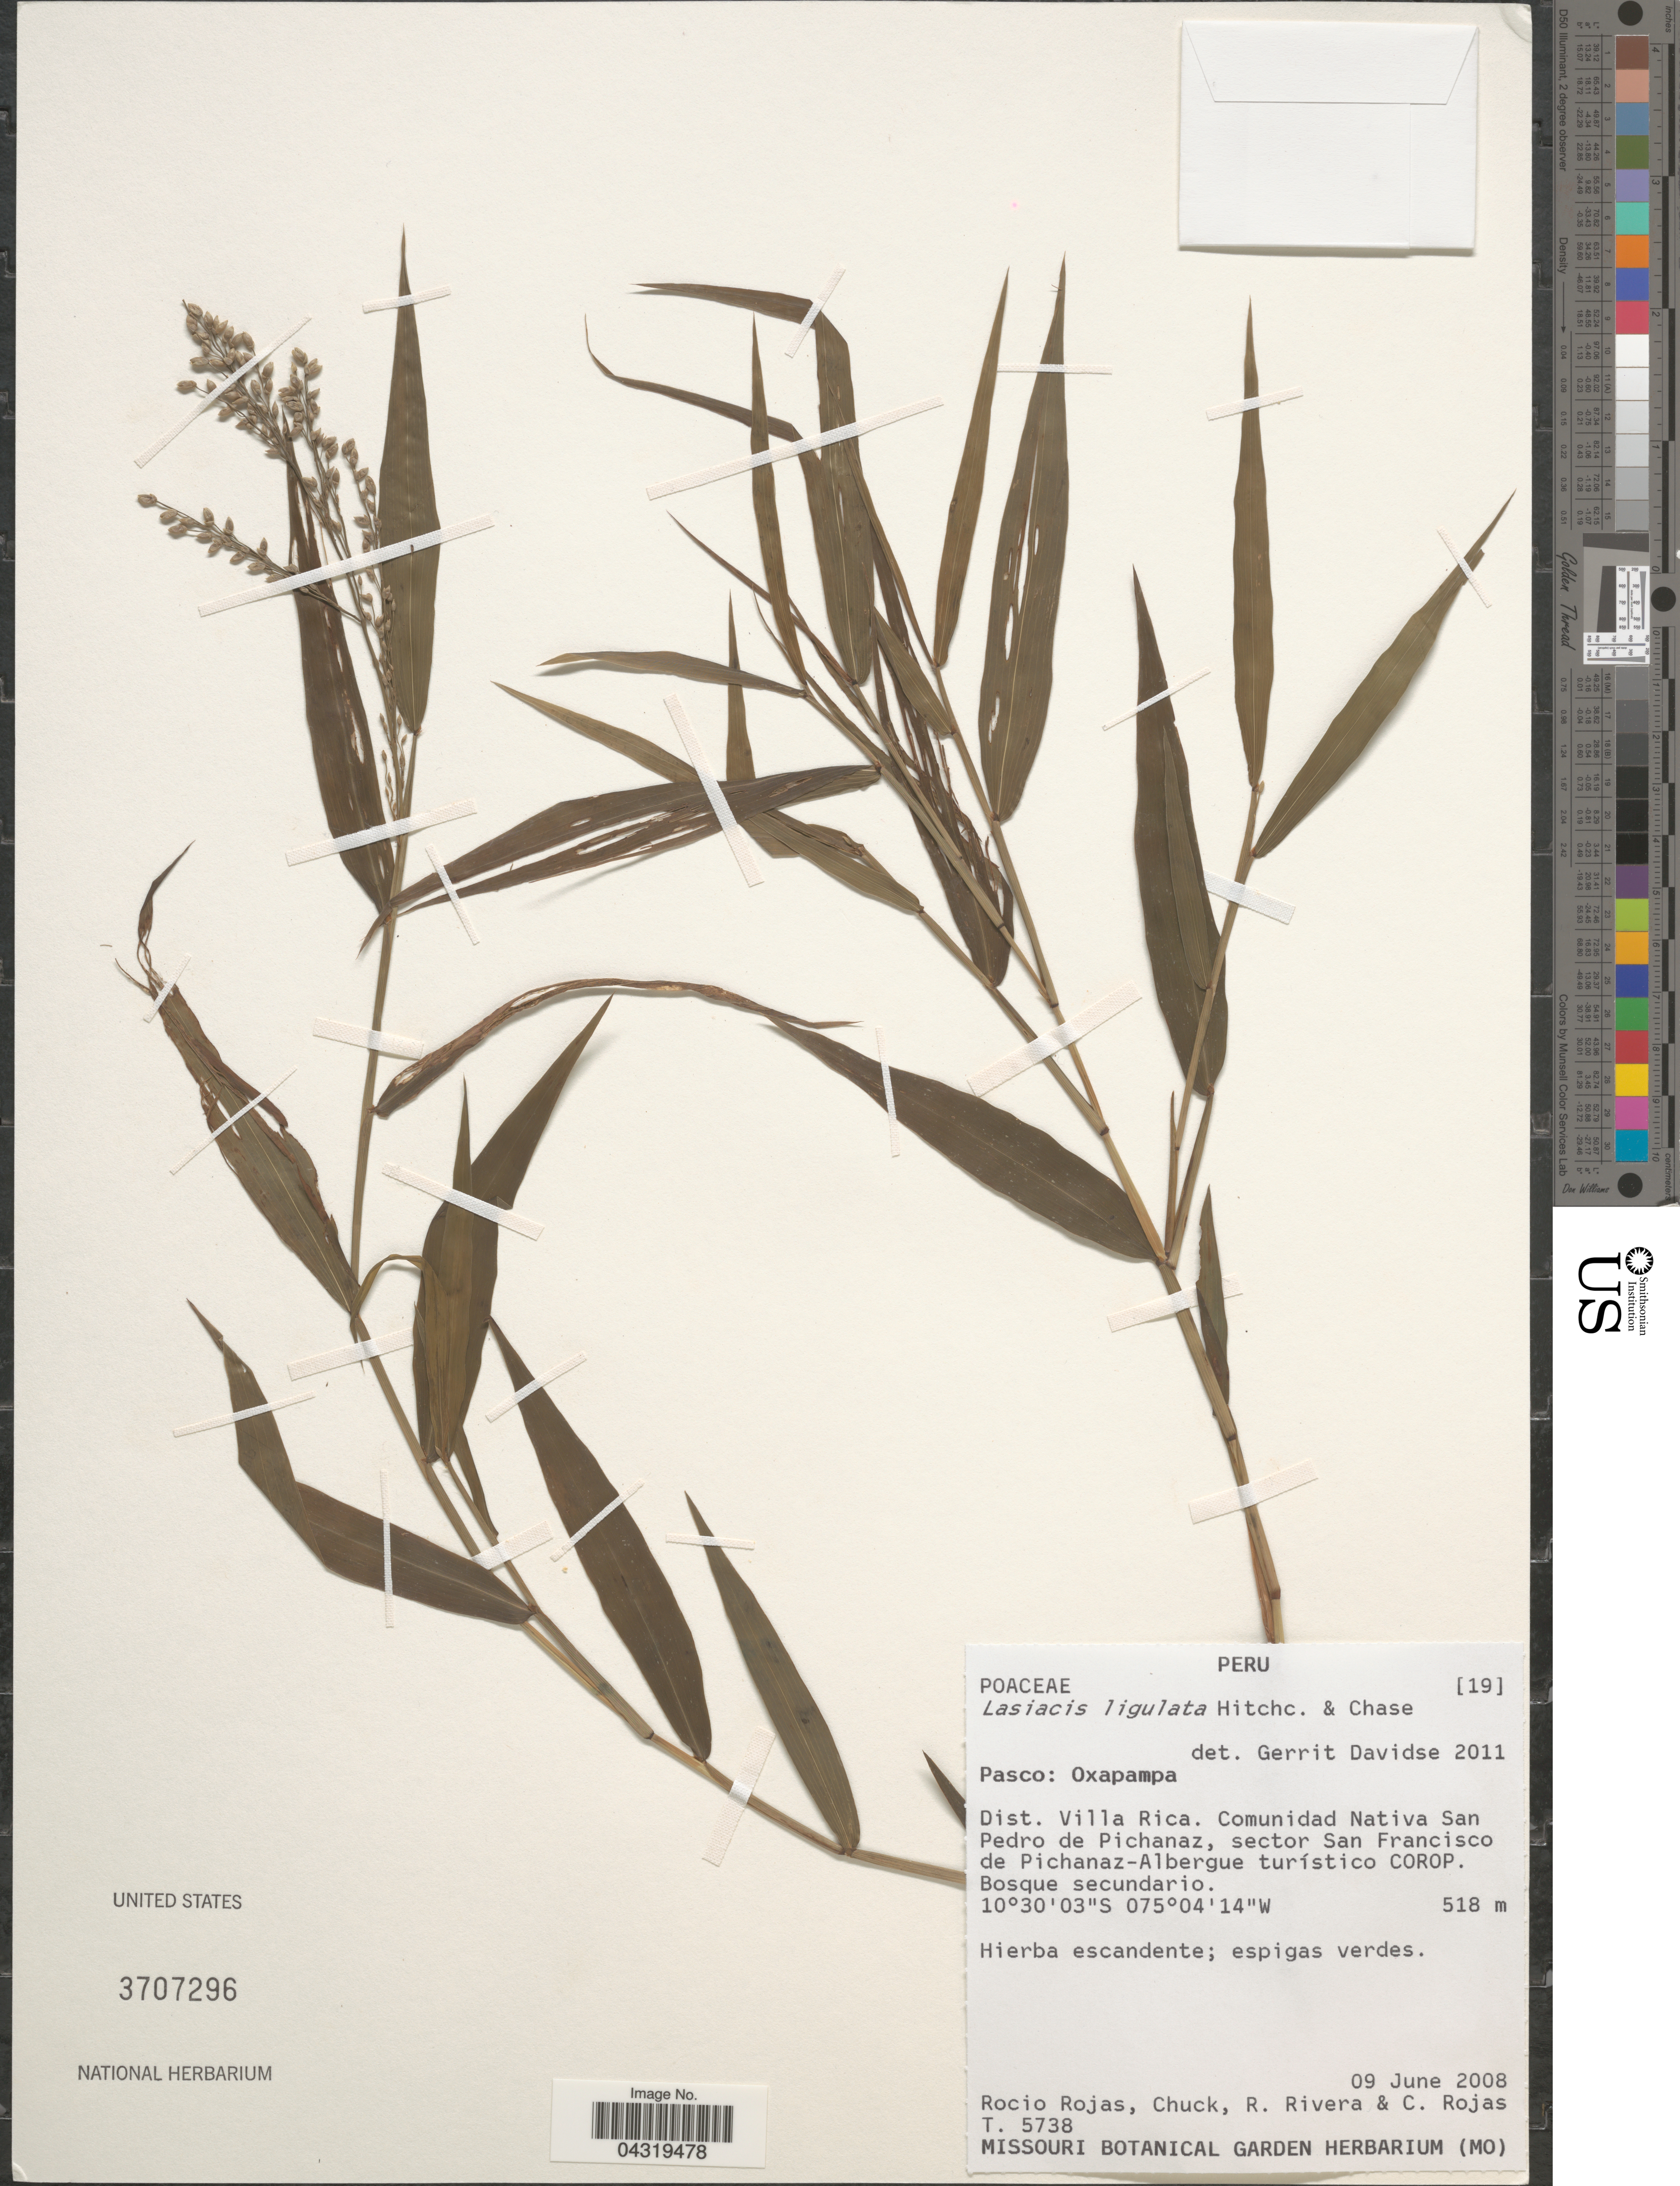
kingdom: Plantae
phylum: Tracheophyta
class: Liliopsida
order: Poales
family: Poaceae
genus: Lasiacis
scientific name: Lasiacis divaricata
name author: (L.) Hitchc.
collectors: R. Rojas, Chuck, R. Rivera & C. Rojas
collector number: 5738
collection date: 2008-06-09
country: Peru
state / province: Pasco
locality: Oxapampa. Dist. Villa Rica. Comunidad Nativa San Pedro de Pichanaz, sector San Francisco de Pichanaz-Albergue turístico Corop.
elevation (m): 518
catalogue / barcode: US 3707296